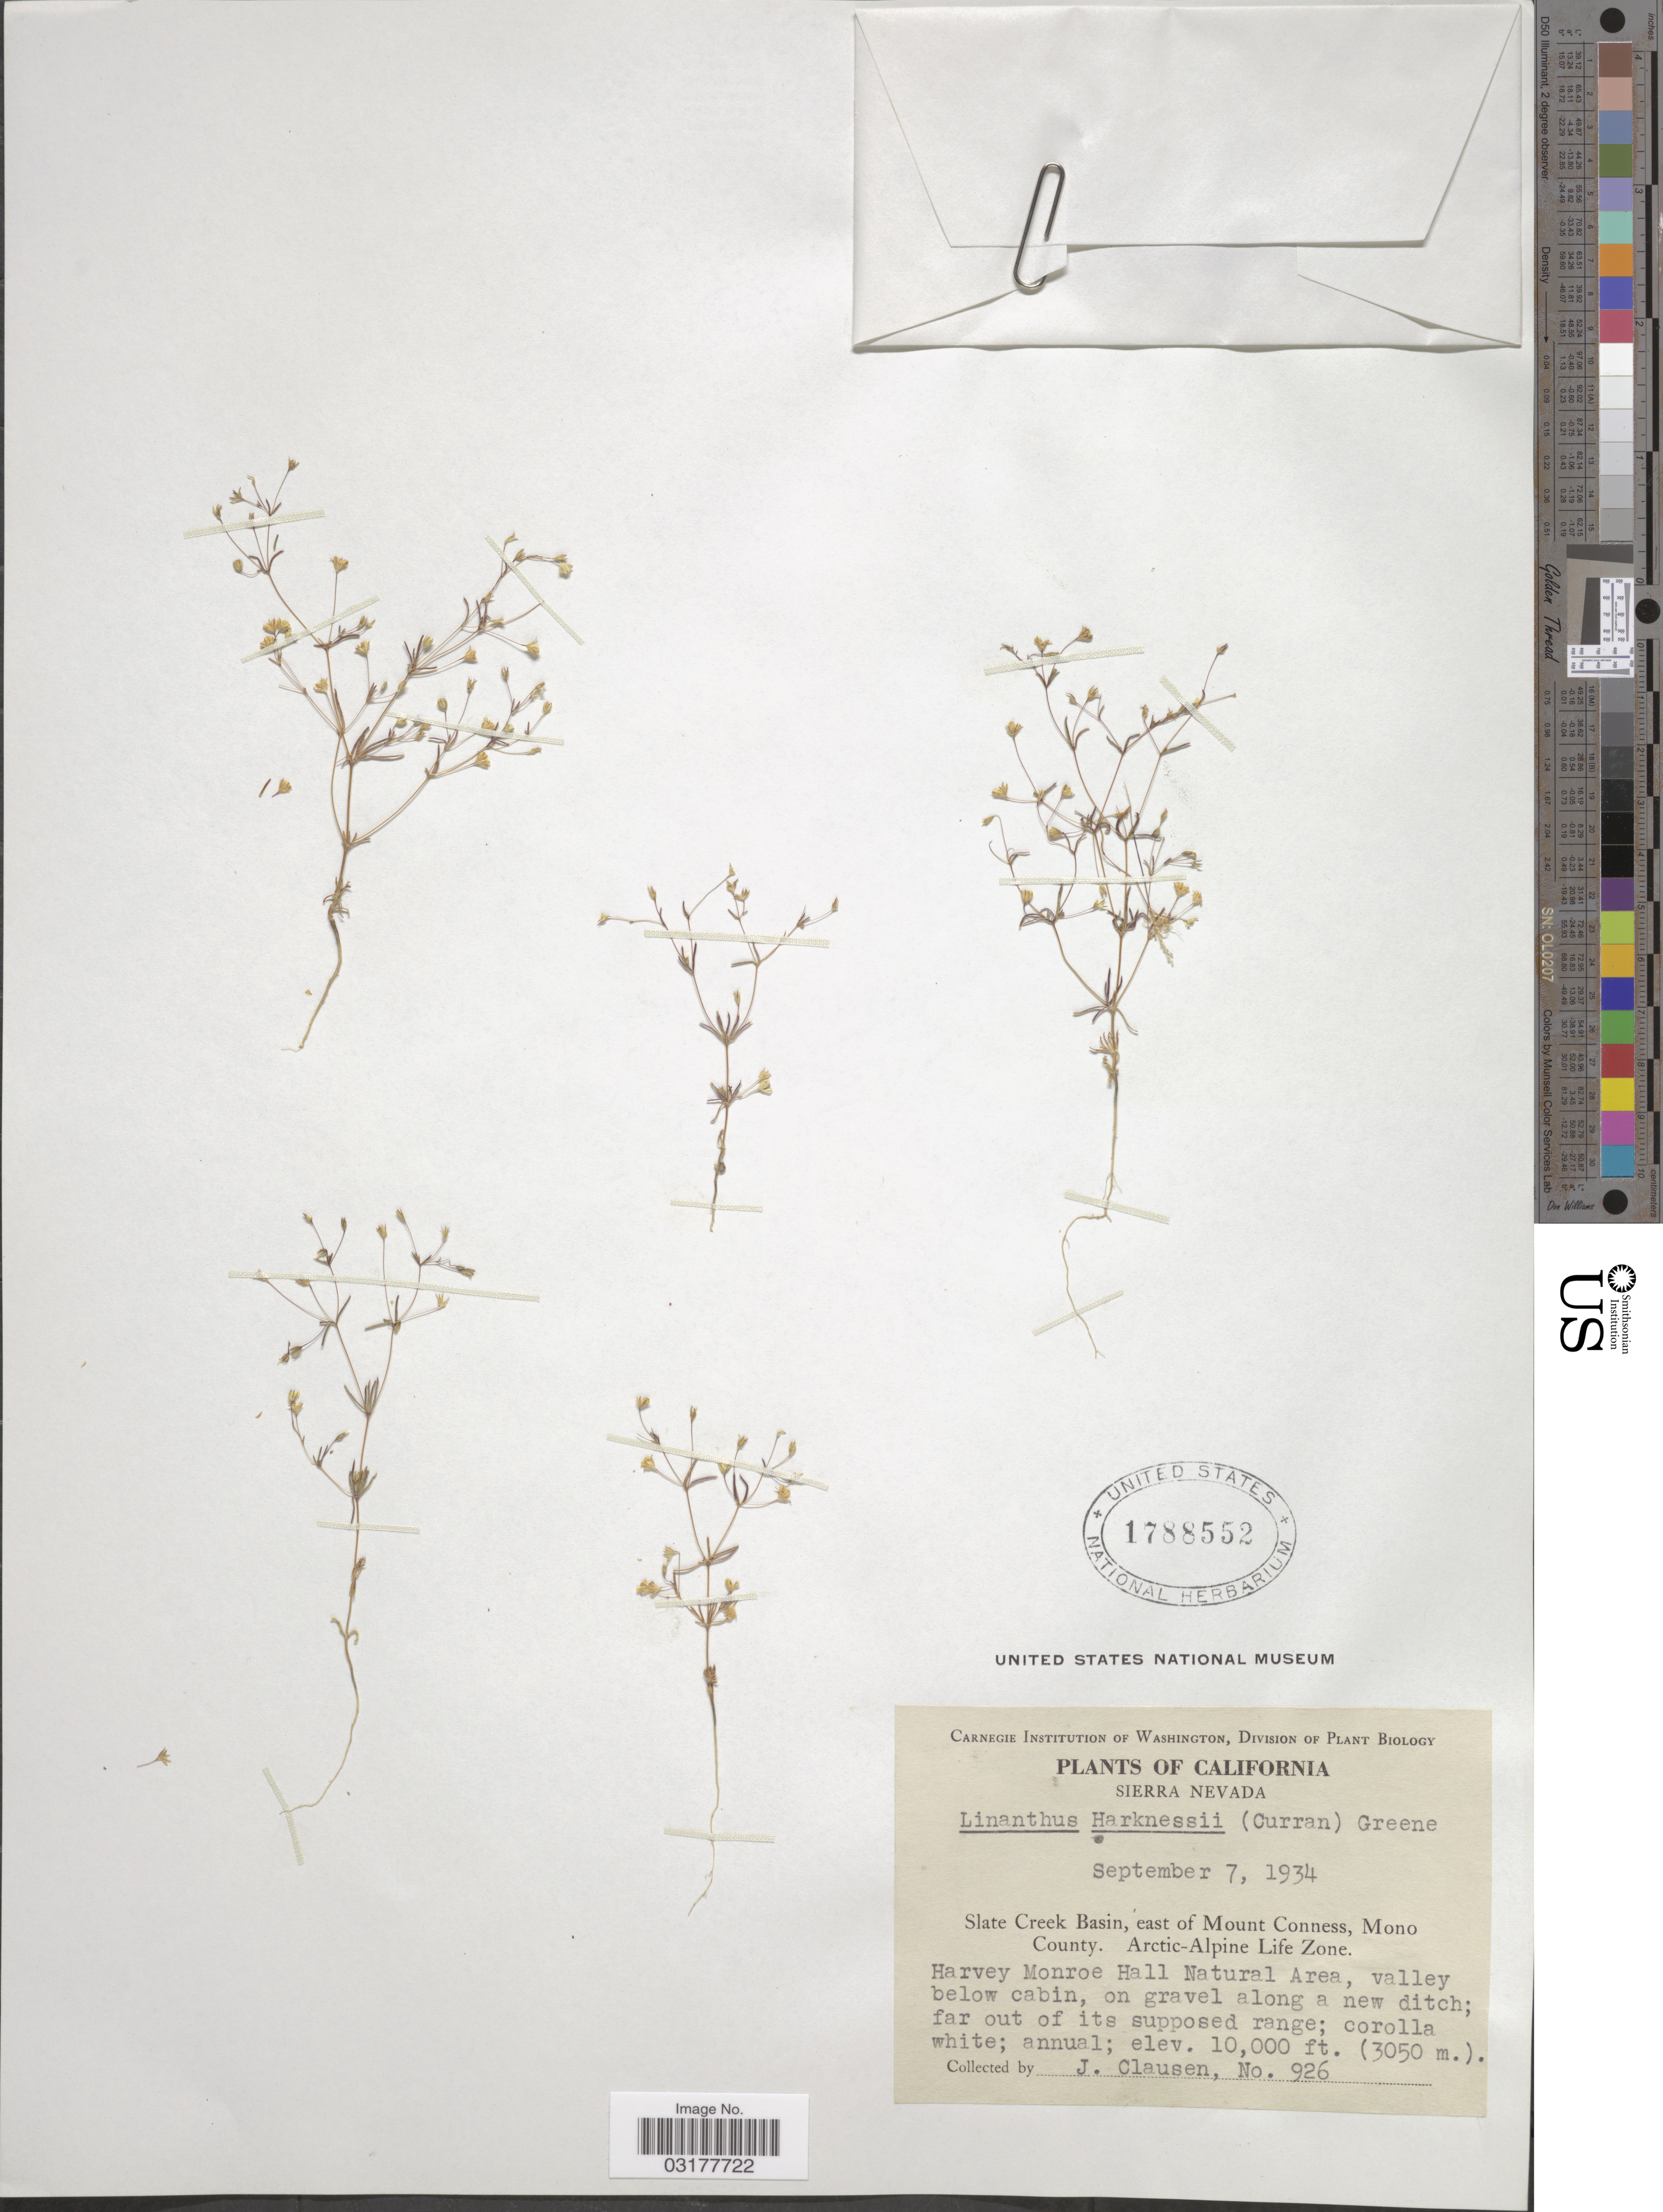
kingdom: Plantae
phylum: Tracheophyta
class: Magnoliopsida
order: Ericales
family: Polemoniaceae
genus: Leptosiphon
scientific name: Leptosiphon harknessii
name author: (Curran) J.M. Porter & L.A. Johnson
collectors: J. Clausen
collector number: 926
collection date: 1934-09-07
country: United States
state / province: California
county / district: Mono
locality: Sierra Nevada. Slate Creek Basin, east of Mount Conness, Mono County. Arctic-Alpine Life Zone. Harvey Monroe Hall Natural Area, valley below cabin.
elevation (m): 3048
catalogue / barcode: US 1788552